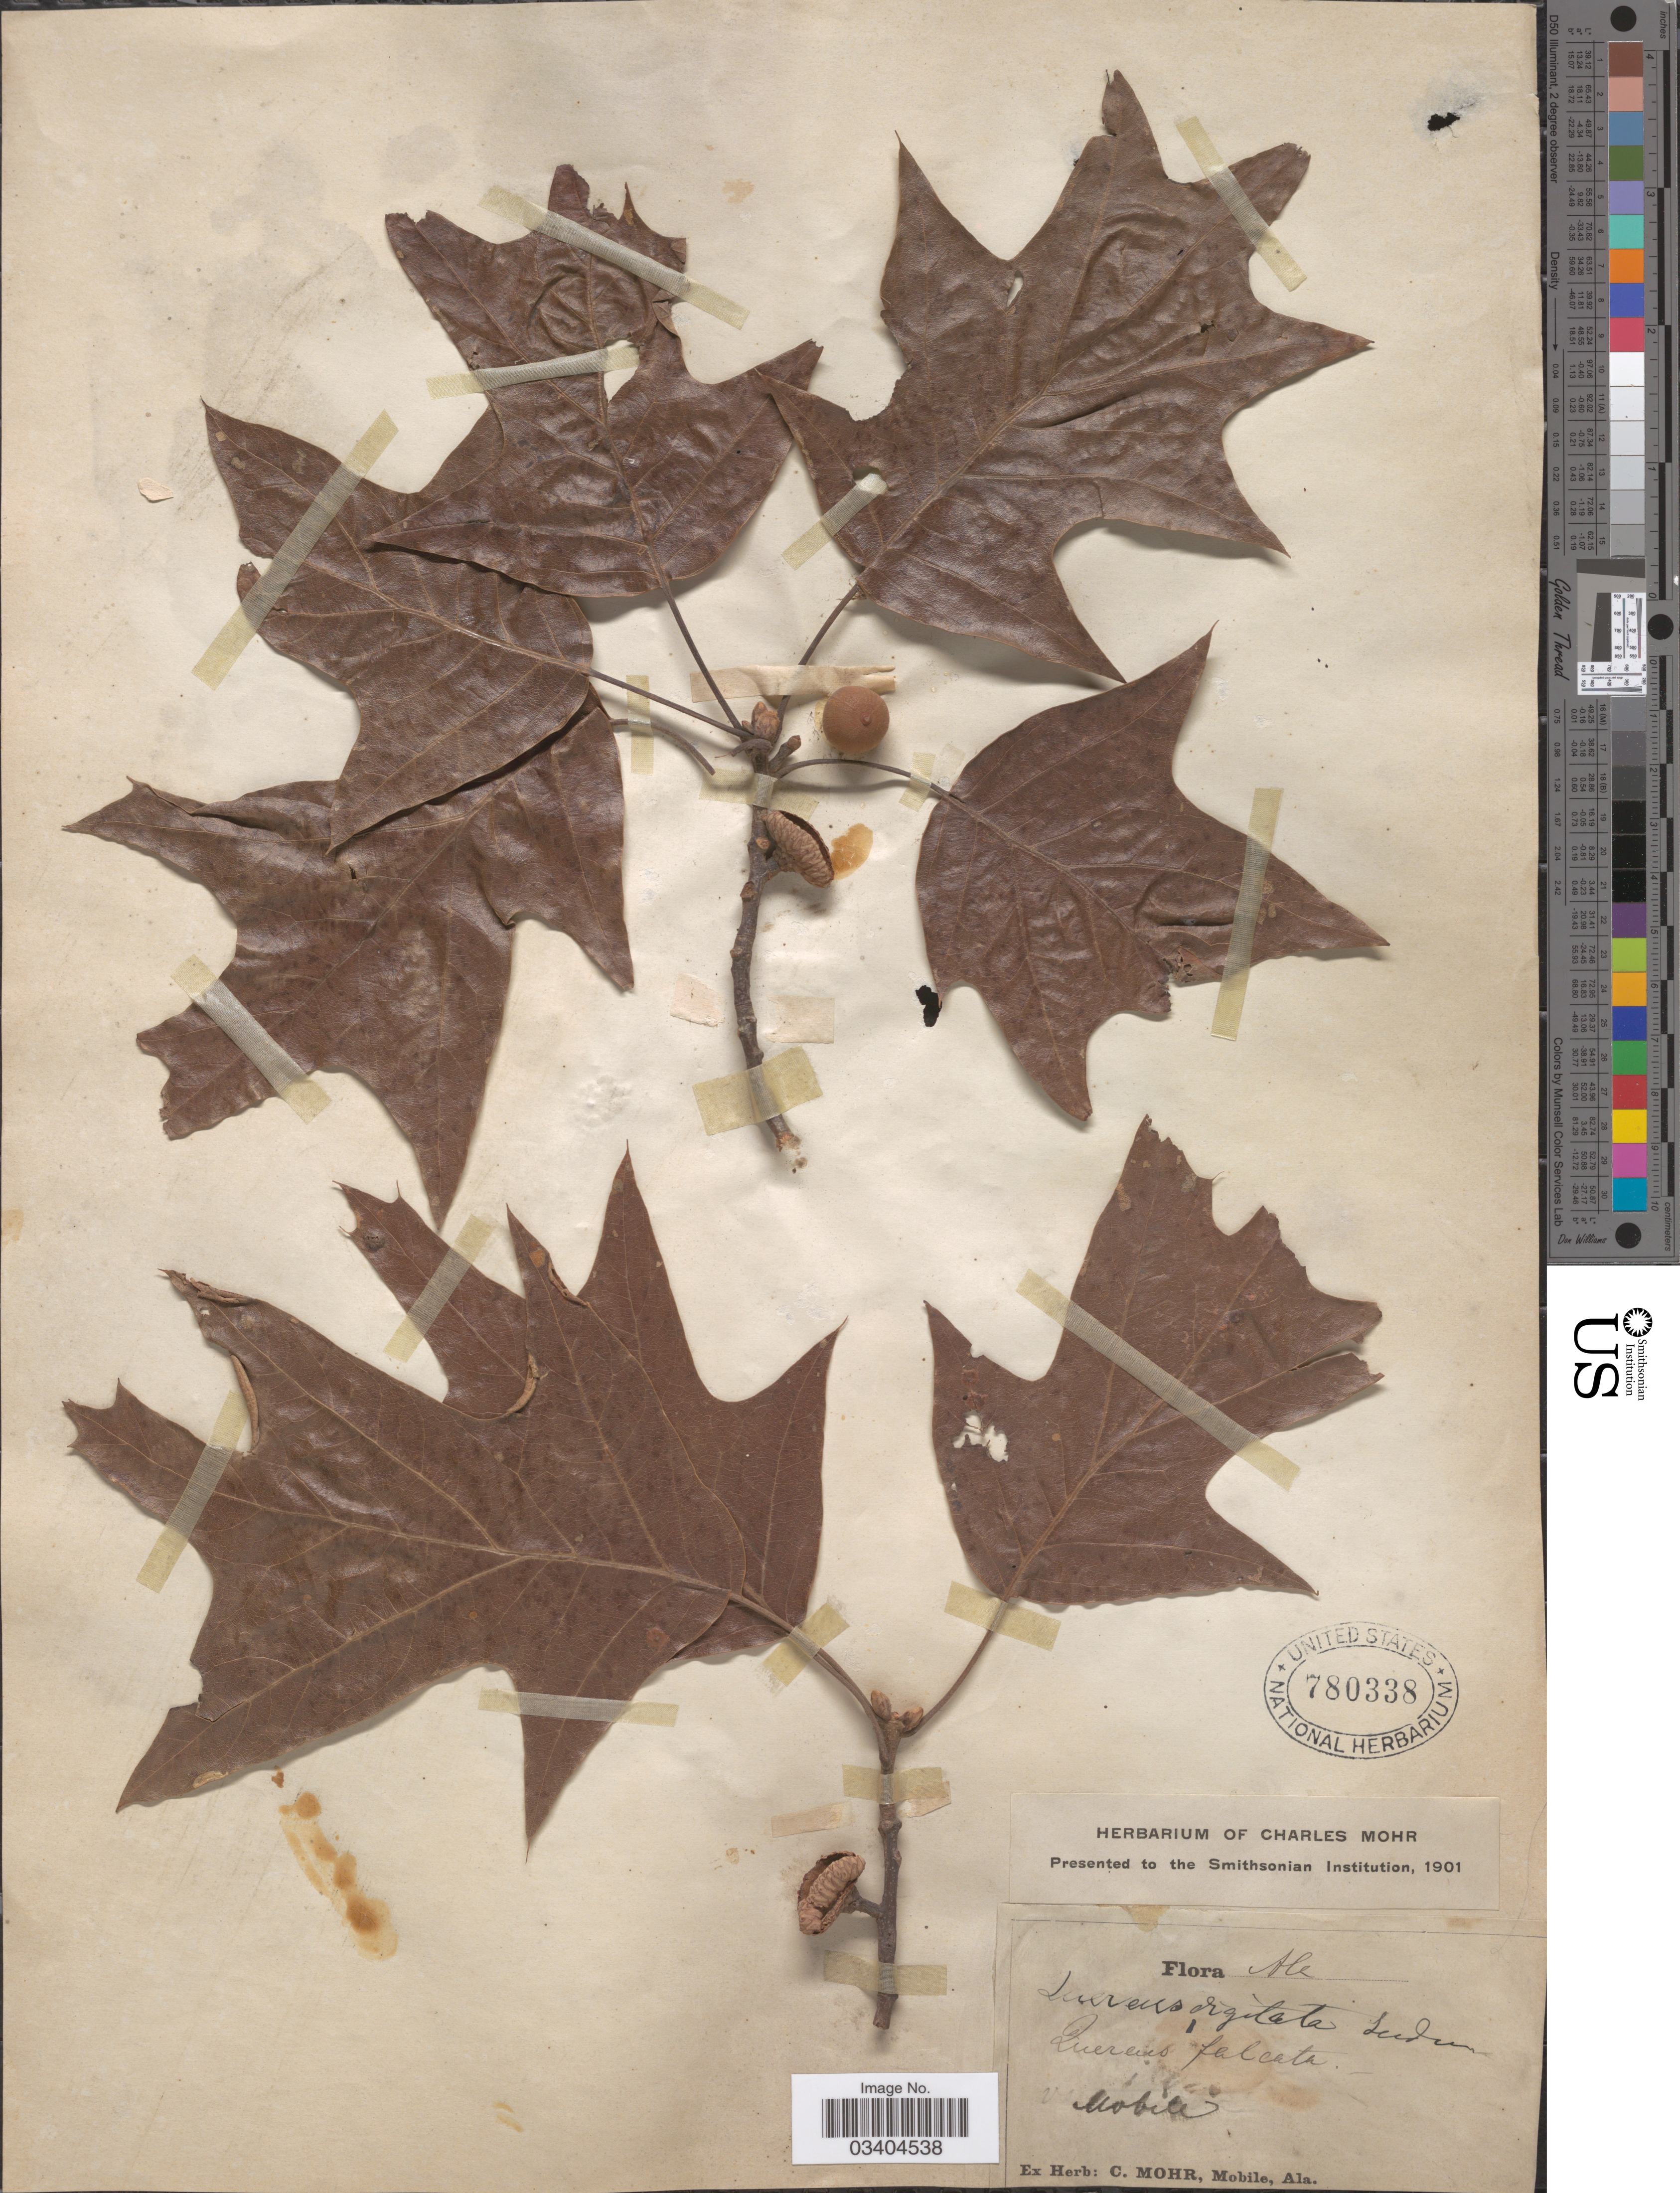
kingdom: Plantae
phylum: Tracheophyta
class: Magnoliopsida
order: Fagales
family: Fagaceae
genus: Quercus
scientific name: Quercus falcata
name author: Michx.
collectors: ex herb. C. Mohr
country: United States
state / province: Alabama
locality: Mobile.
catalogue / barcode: US 780338